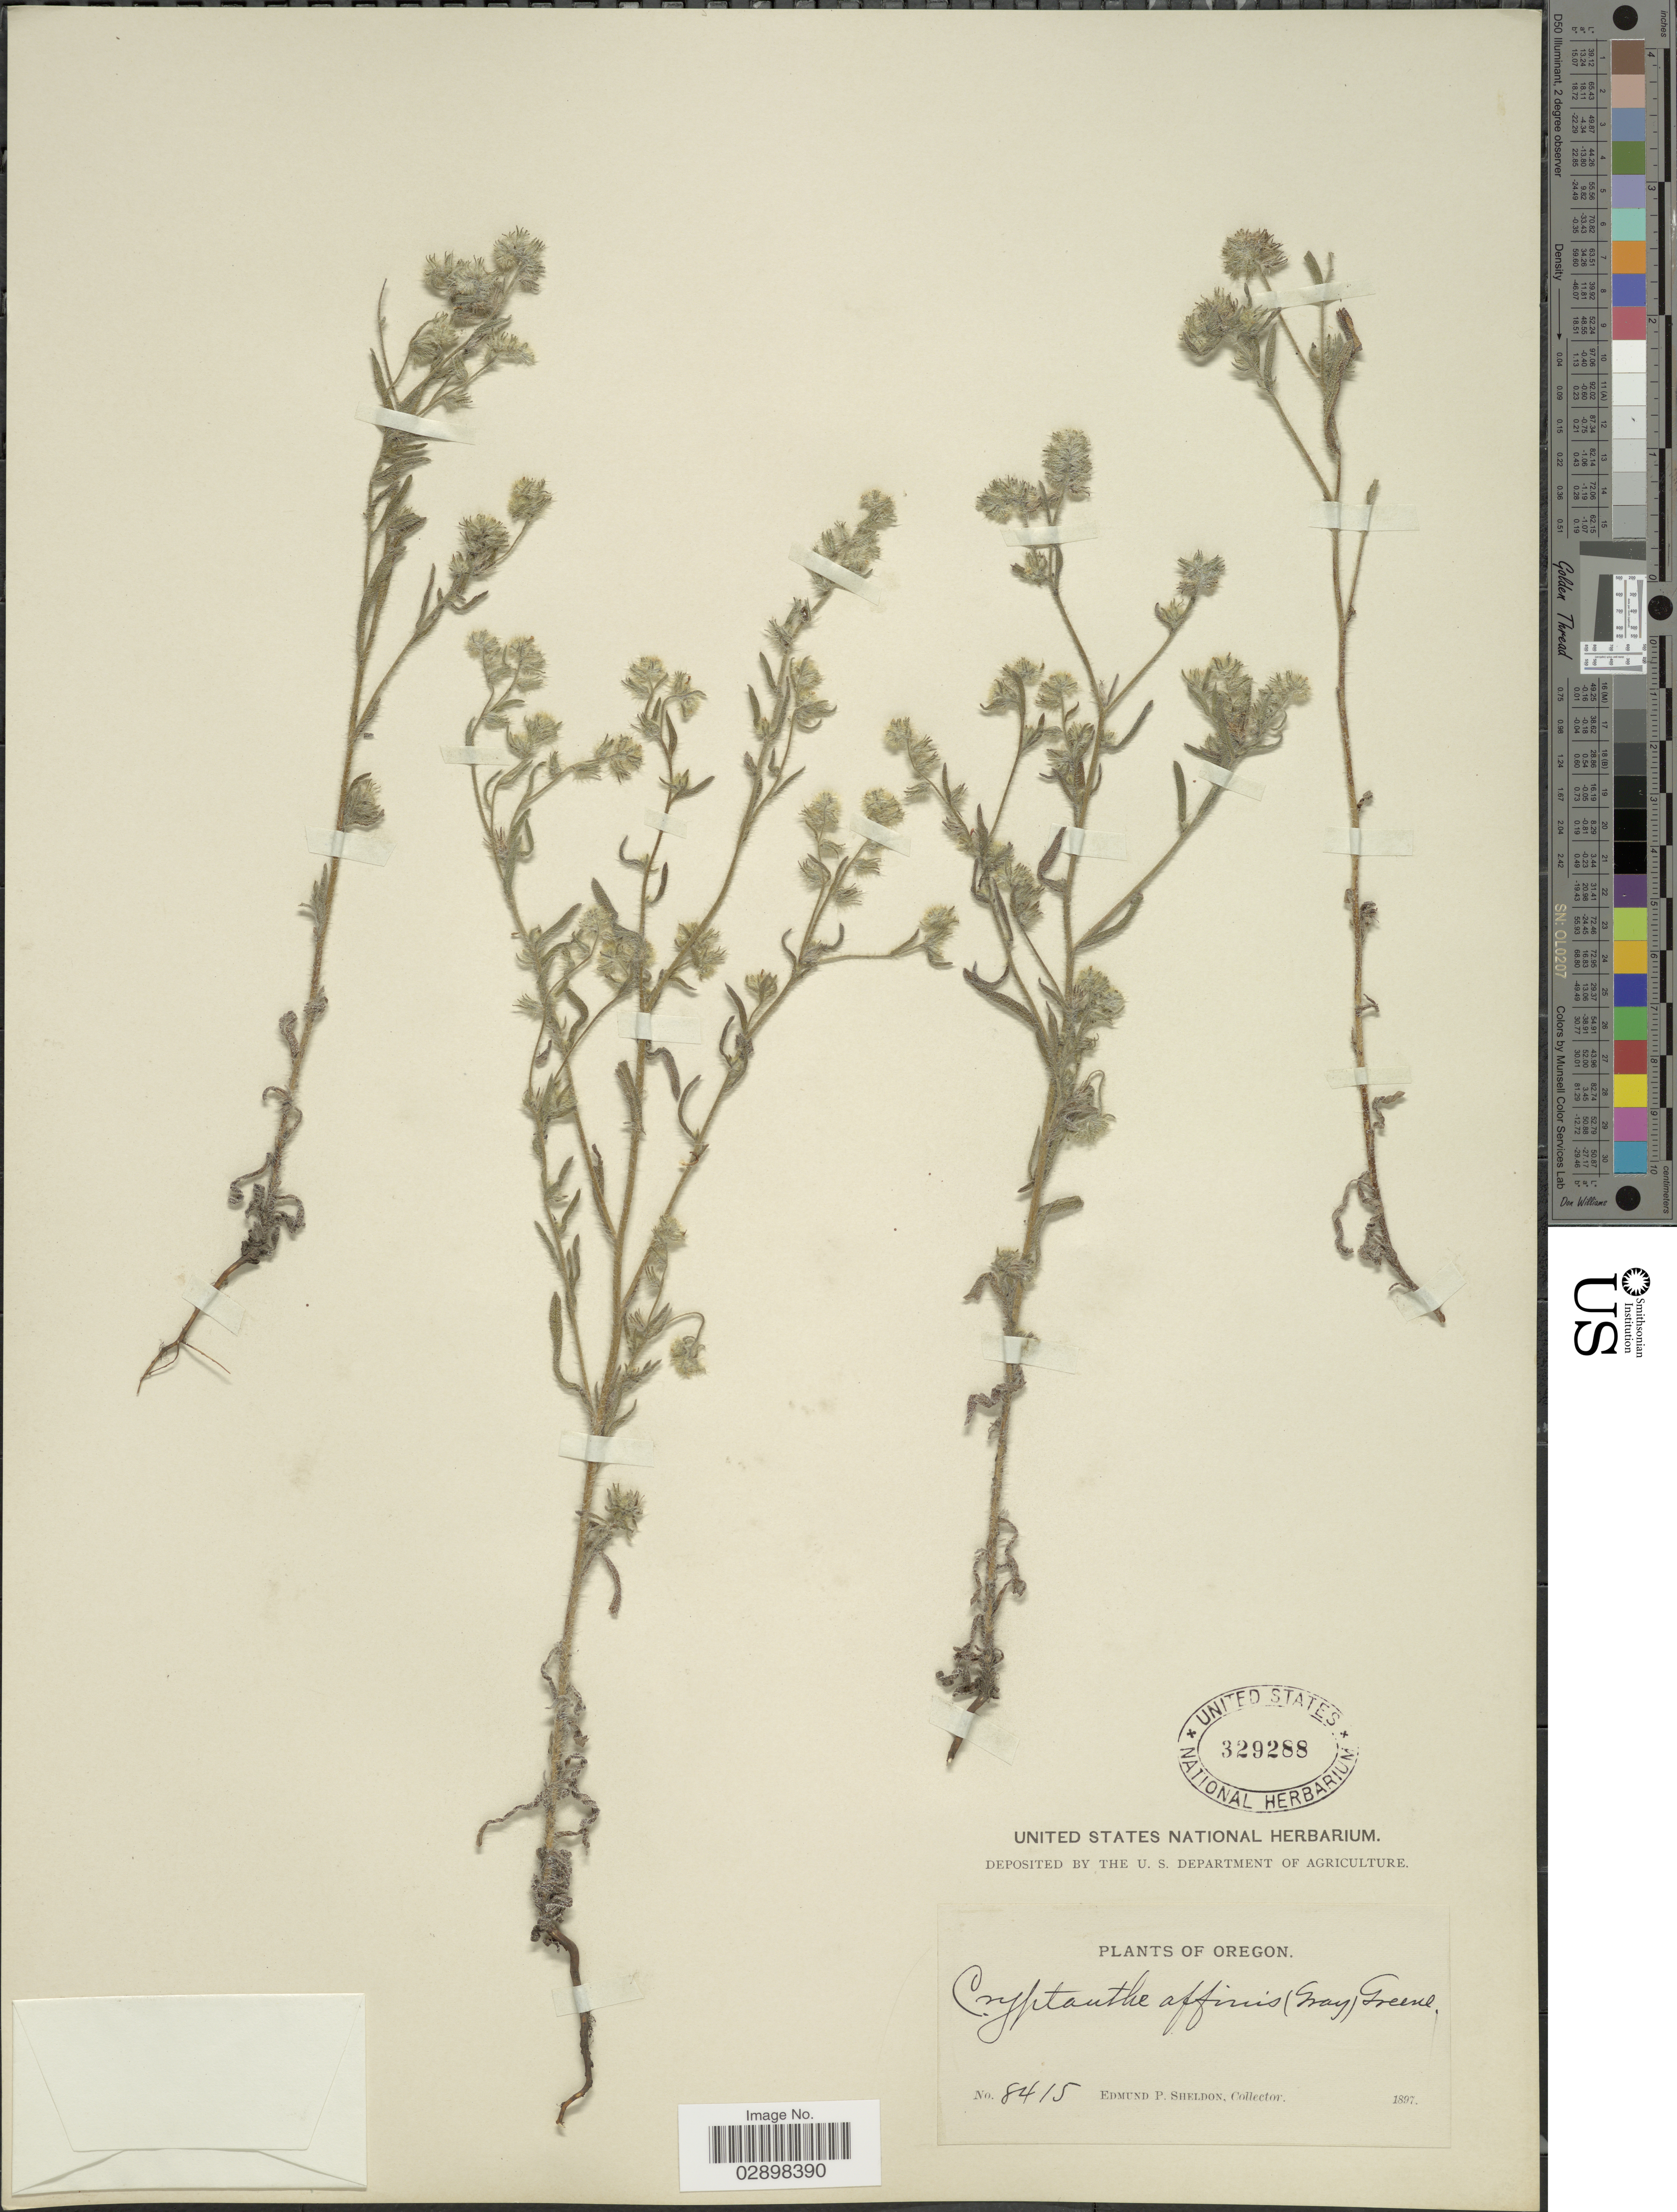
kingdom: Plantae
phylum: Tracheophyta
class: Magnoliopsida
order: Boraginales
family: Boraginaceae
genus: Cryptantha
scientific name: Cryptantha torreyana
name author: (A. Gray) S.W. Greene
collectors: E. P. Sheldon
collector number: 8415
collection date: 1897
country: United States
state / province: Oregon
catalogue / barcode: US 329288